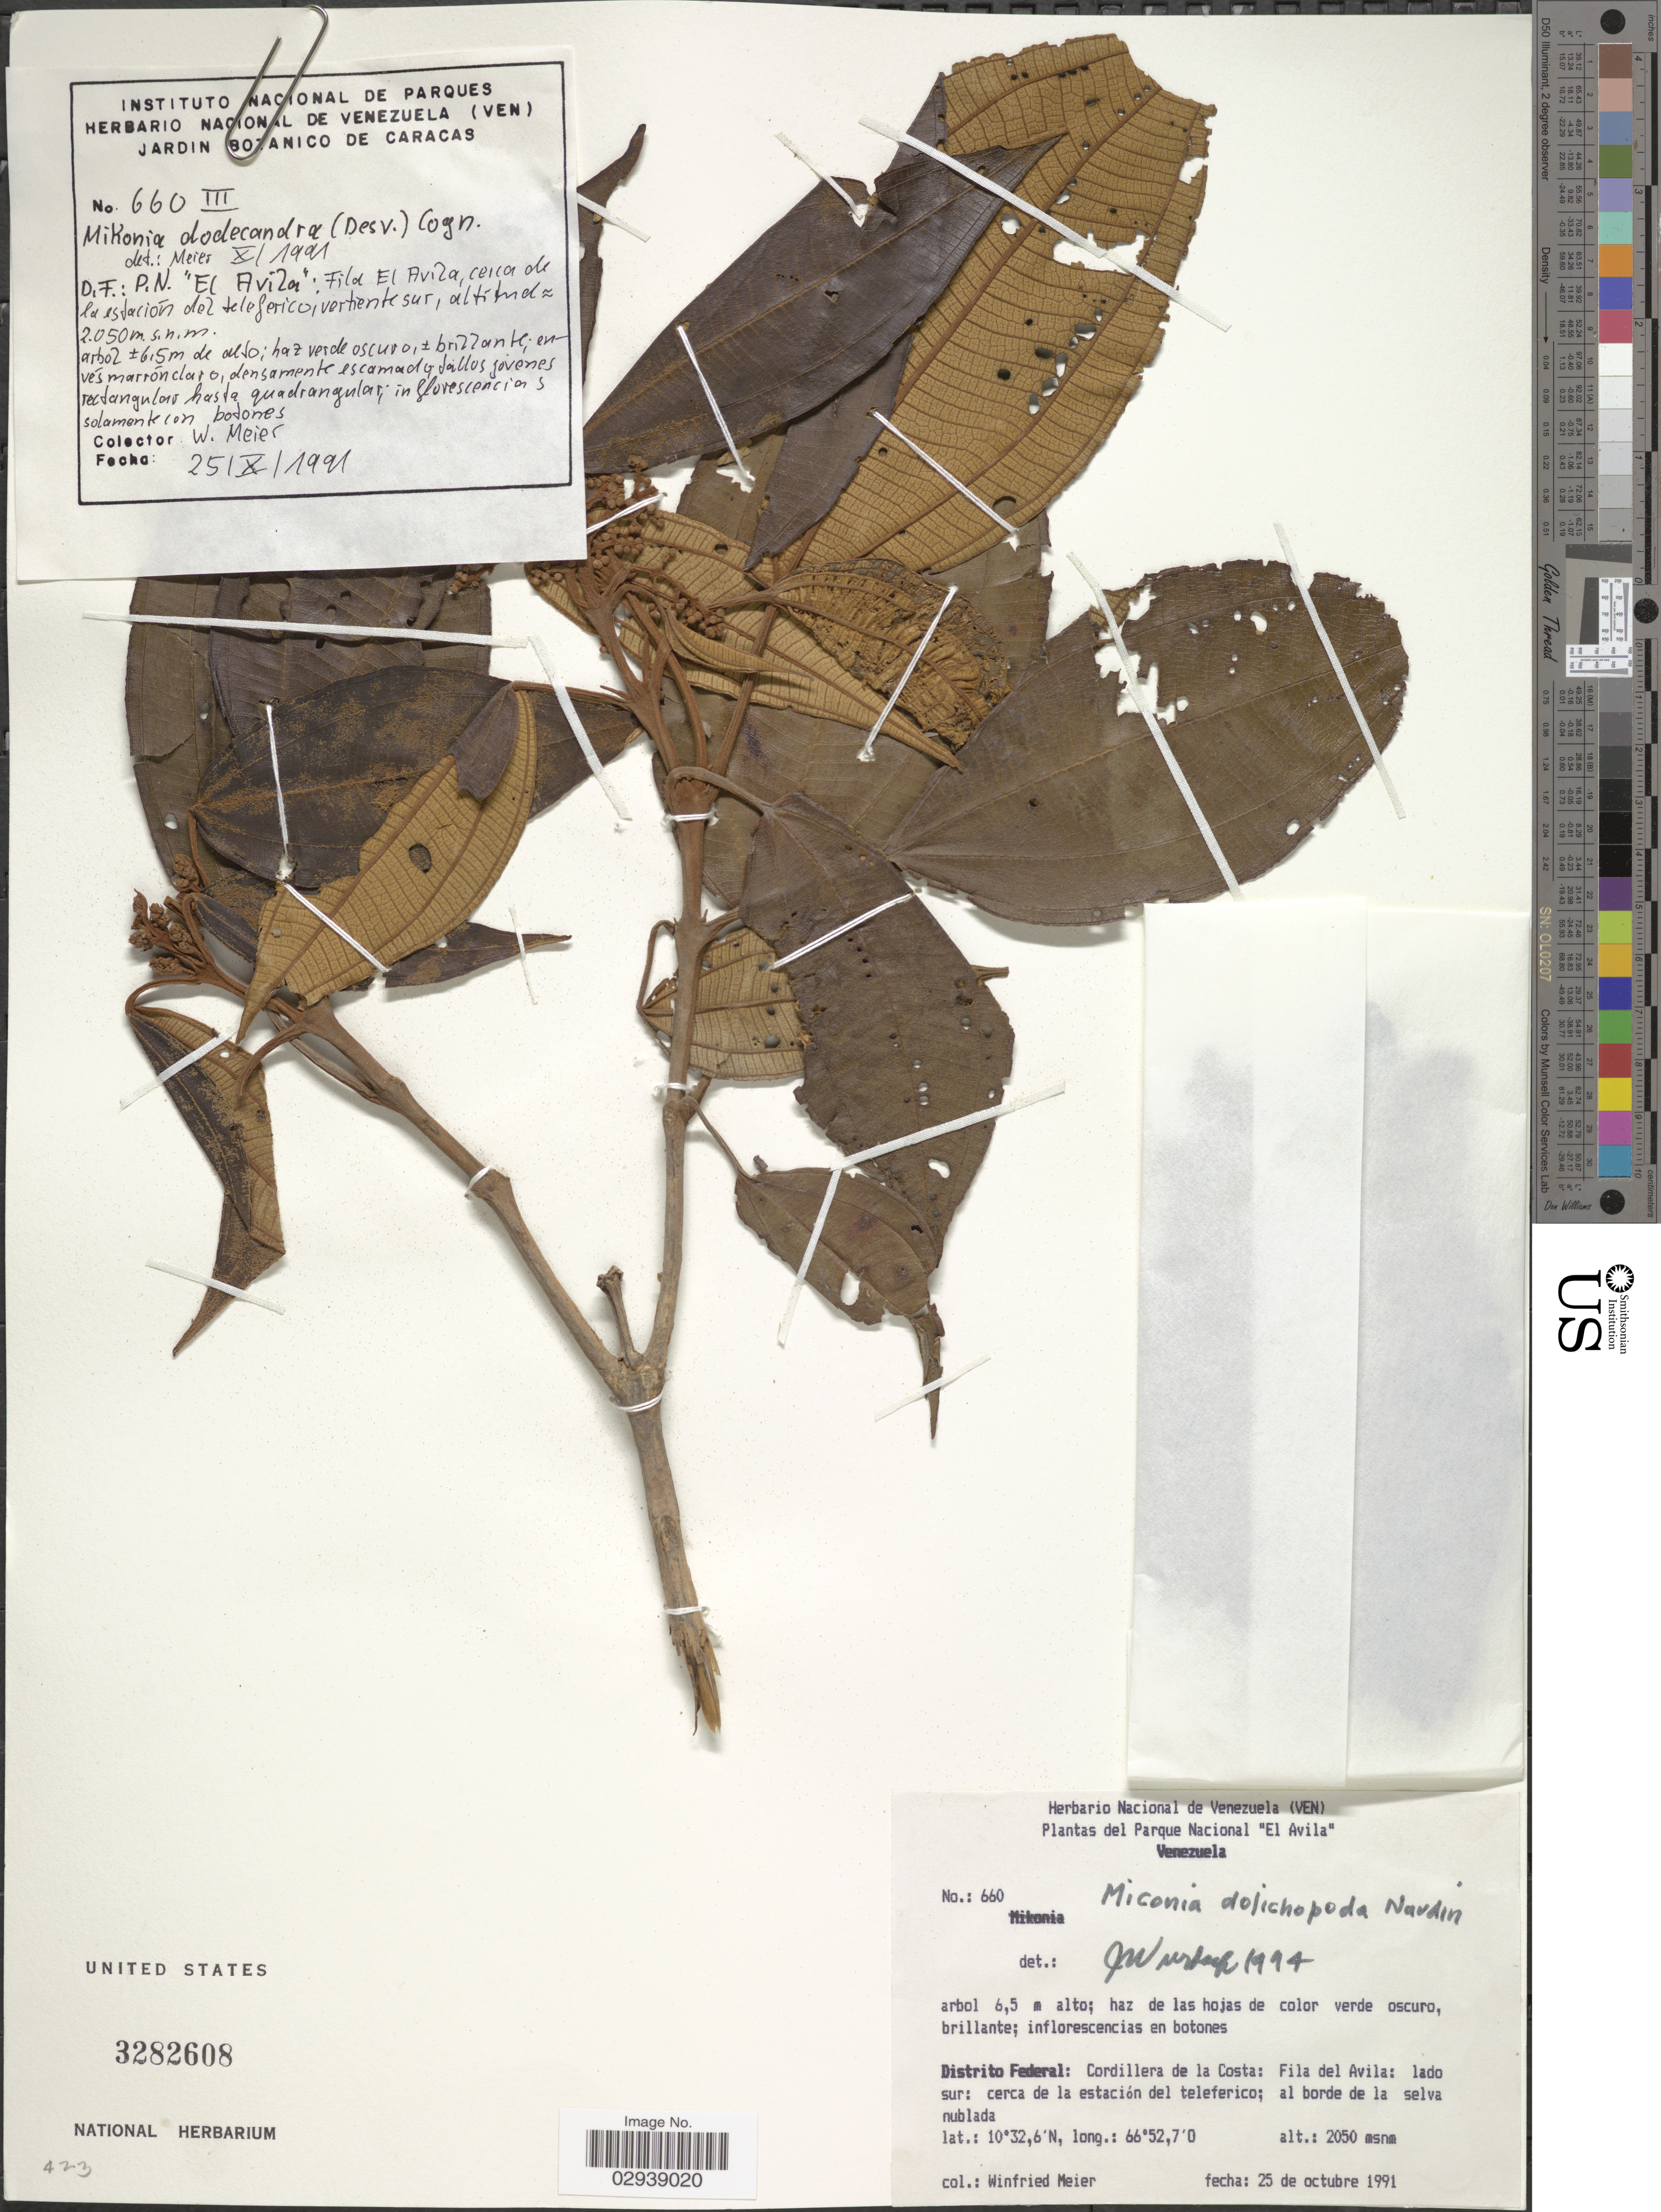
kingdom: Plantae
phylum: Tracheophyta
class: Magnoliopsida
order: Myrtales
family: Melastomataceae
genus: Miconia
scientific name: Miconia dolichopoda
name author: Naudin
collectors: W. Meier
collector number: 660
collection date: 1991-10-25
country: Venezuela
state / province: Miranda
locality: Parque Nacional "El Avila". Distrito Federal: Cordillera de la Costa: Fila del Avila: lado sur: cerca de la estación del teleferico; al borde de la selva nublada.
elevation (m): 2050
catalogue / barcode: US 3282608